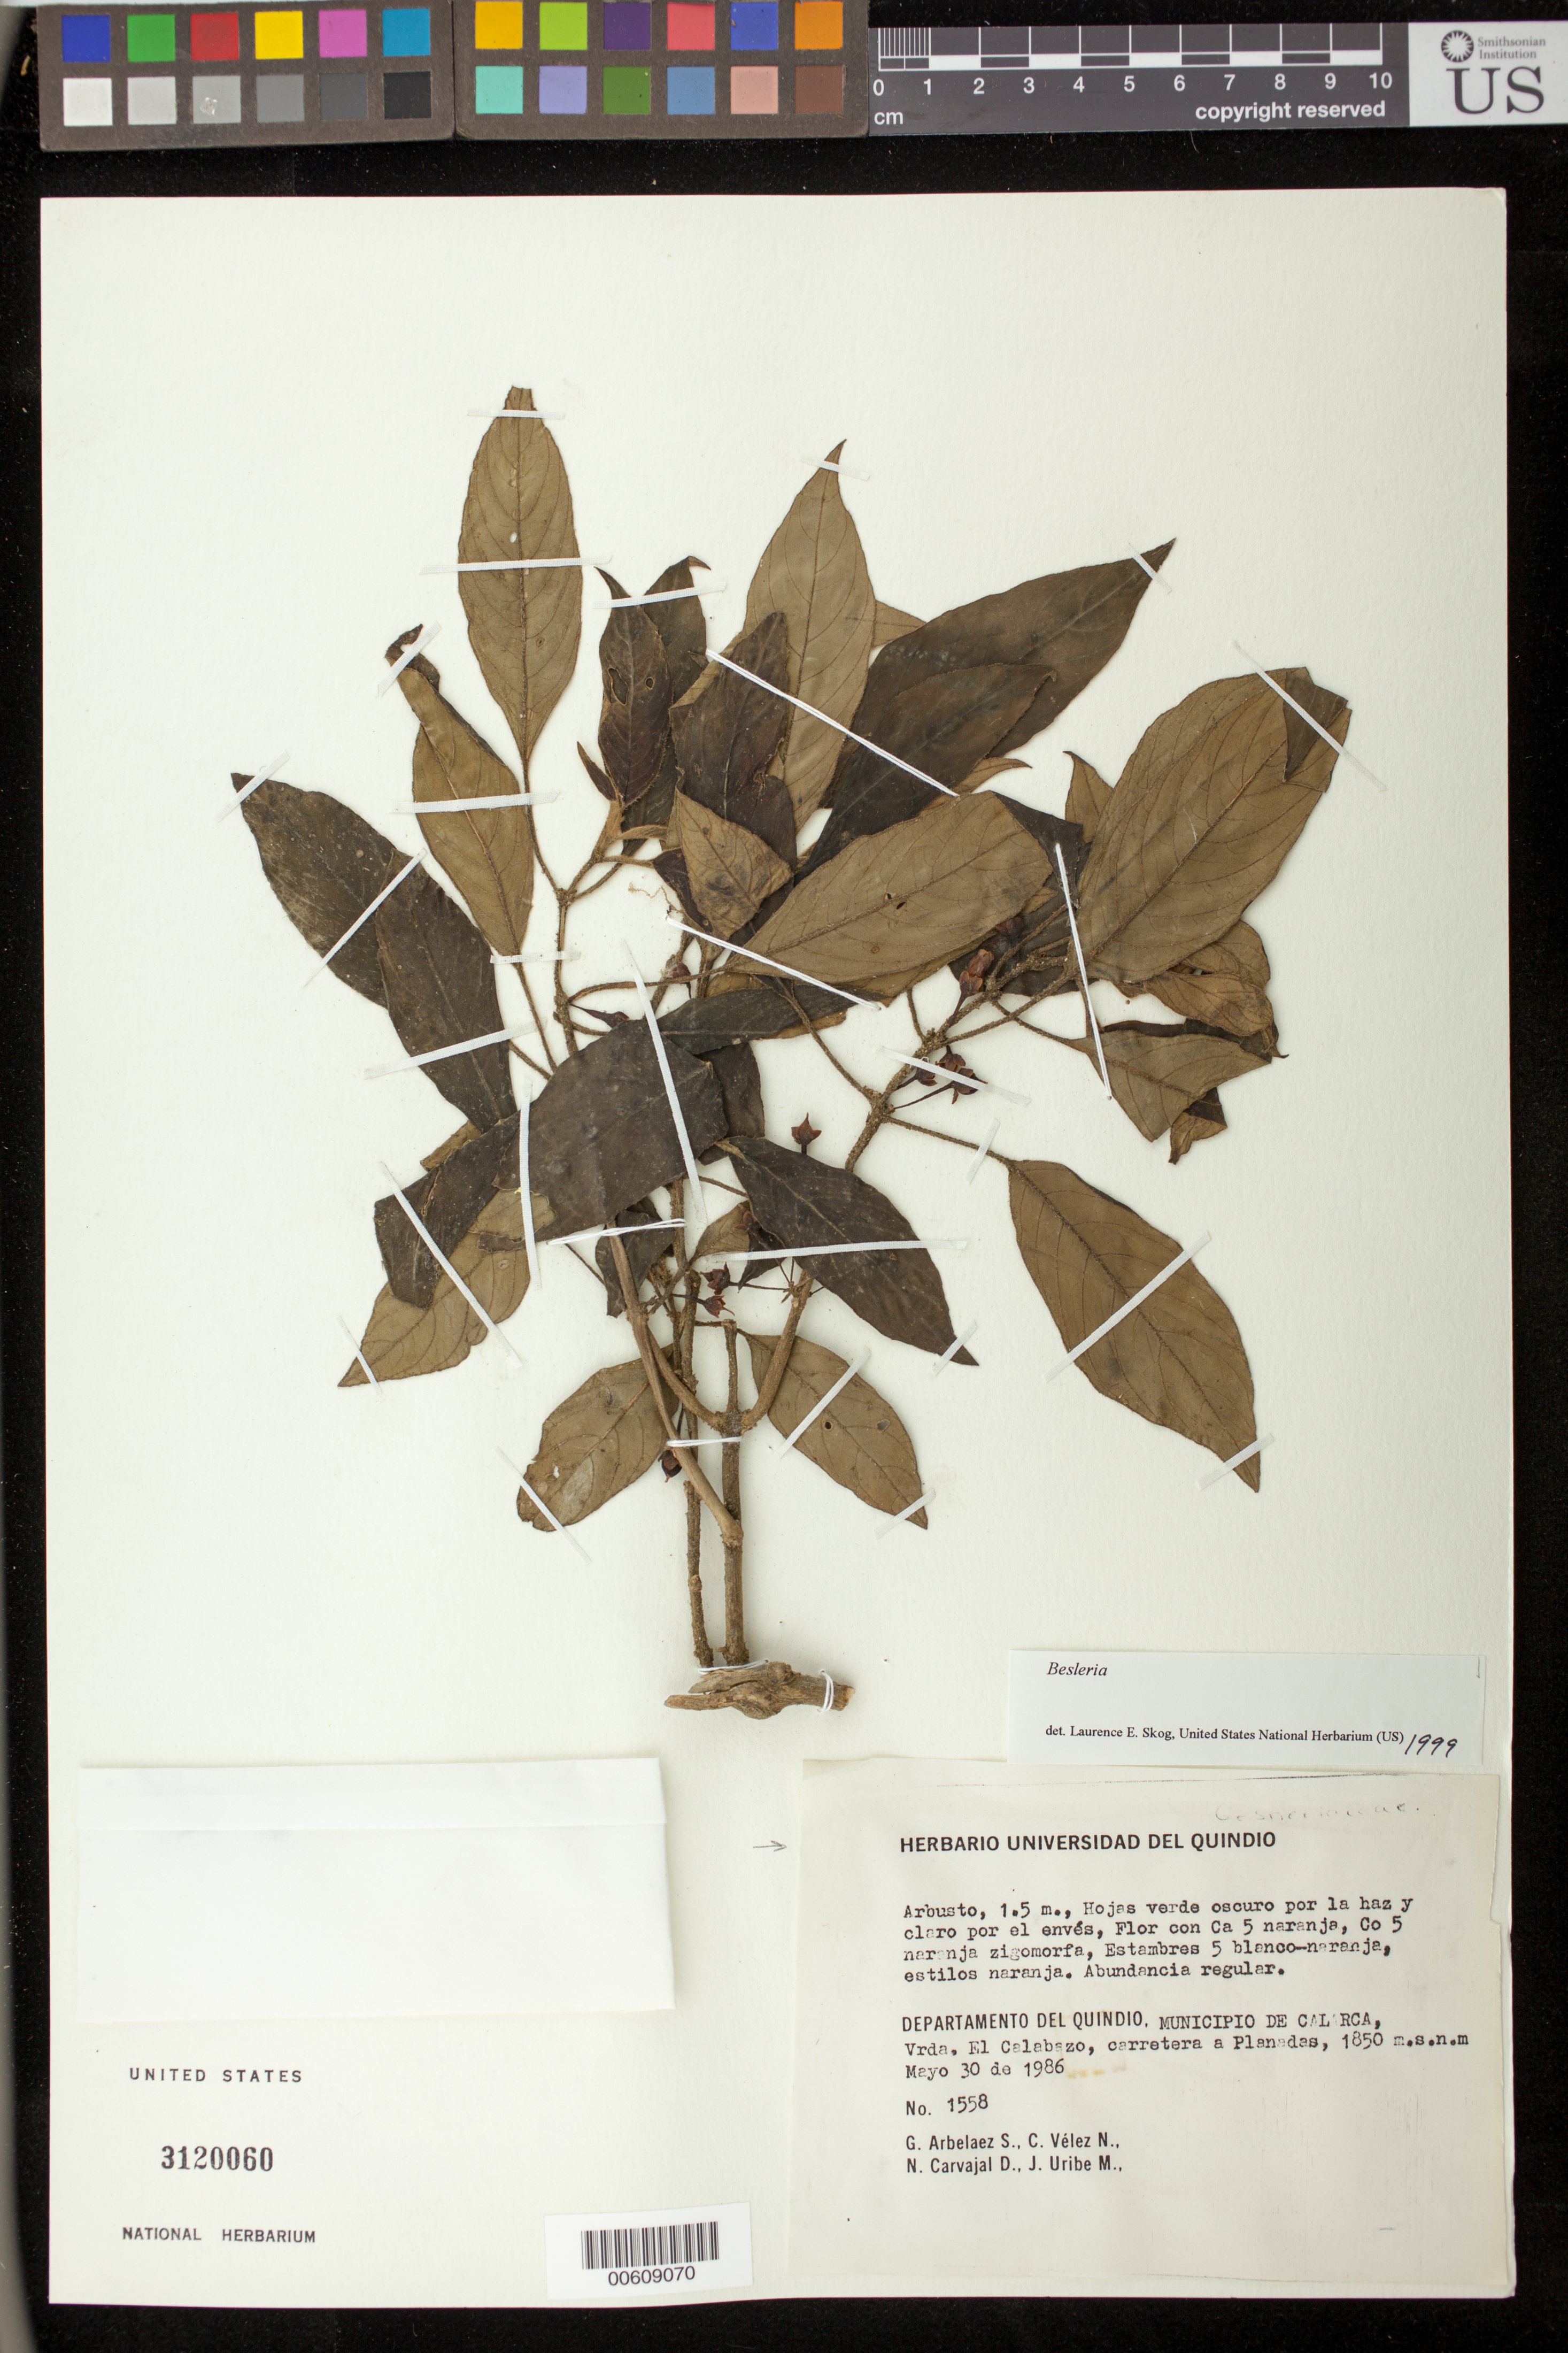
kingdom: Plantae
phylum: Tracheophyta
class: Magnoliopsida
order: Lamiales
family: Gesneriaceae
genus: Besleria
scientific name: Besleria sp.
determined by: Skog, Laurence E.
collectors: G. Arbelaez S., C. Vélez N., N. Carvajal D. & J. Uribe M.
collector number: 1558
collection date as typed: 30 May 1986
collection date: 1986-05-30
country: Colombia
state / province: Quindío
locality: Mpio. de Calarca; vrda. El Calabaza, carretera a Planadas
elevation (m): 1850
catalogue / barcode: US 3120060